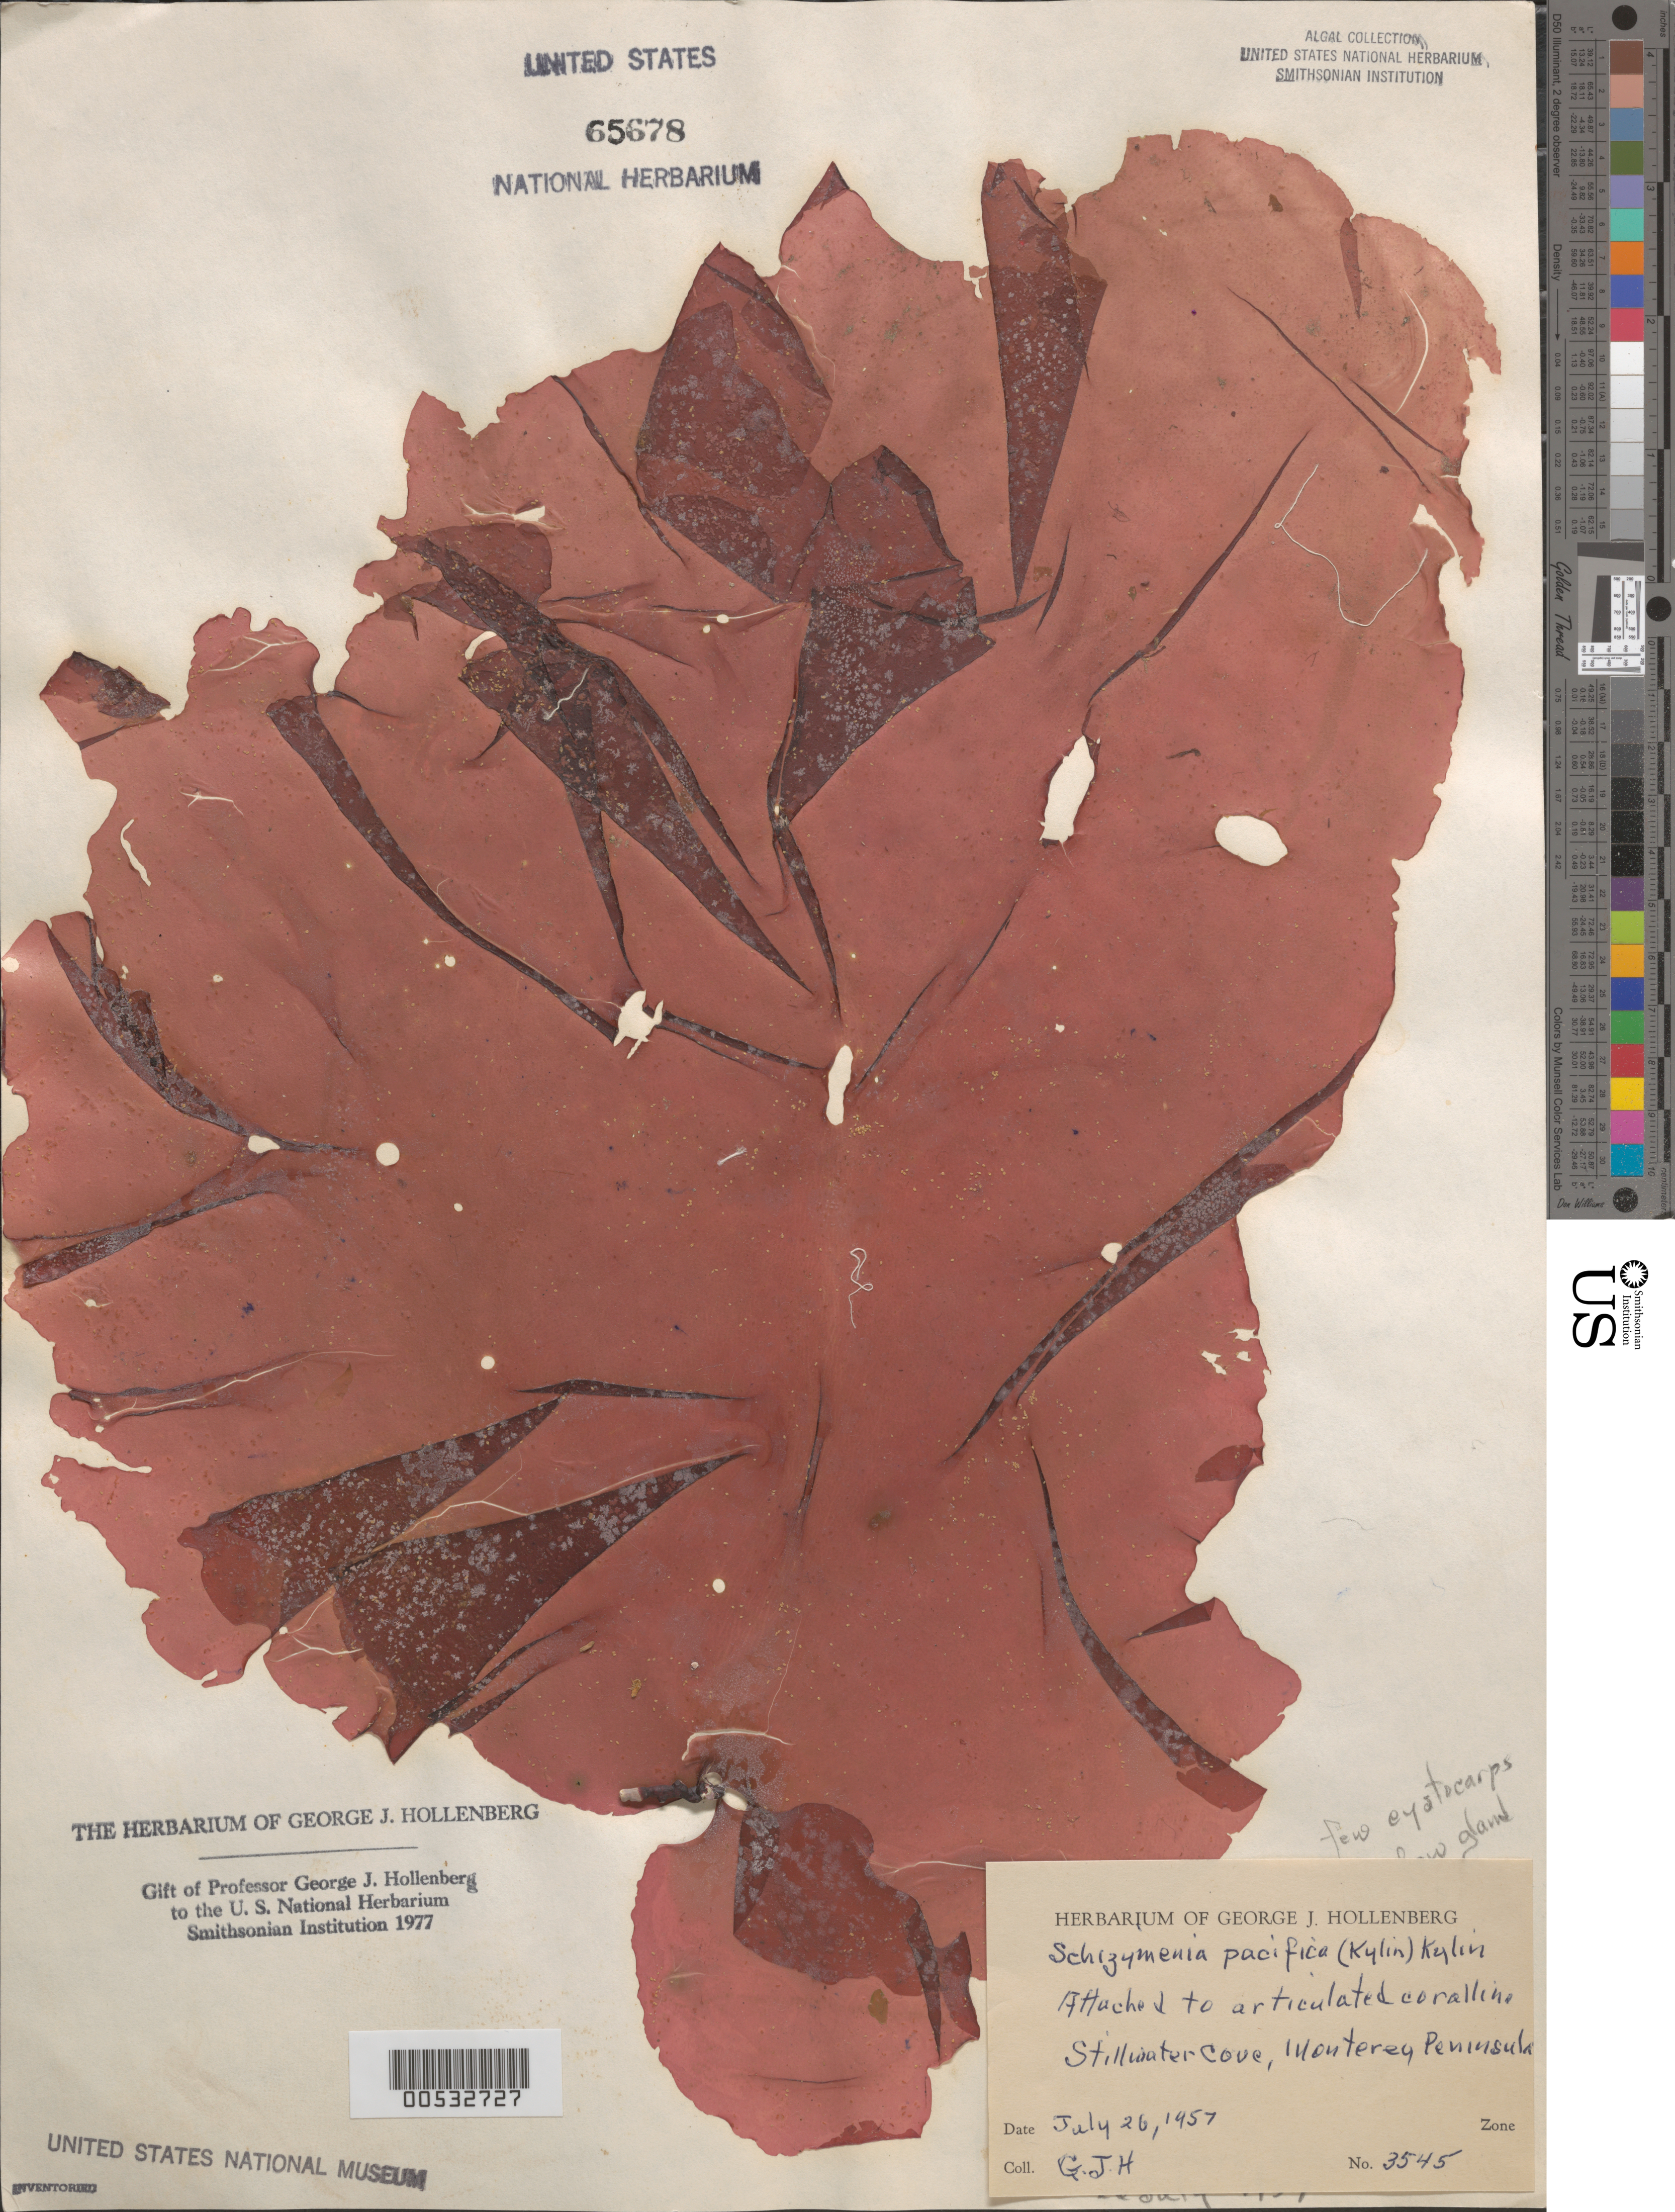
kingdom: Plantae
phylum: Rhodophyta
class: Florideophyceae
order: Nemastomatales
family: Schizymeniaceae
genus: Schizymenia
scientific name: Schizymenia pacifica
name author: (Kylin) Kylin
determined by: Hollenberg, George J.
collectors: G. Hollenberg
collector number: GJH 3545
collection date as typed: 26 Jul 1957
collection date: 1957-07-26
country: United States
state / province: California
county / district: Monterey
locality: Stillwater Cove, Monterey Peninsula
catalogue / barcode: US 65678